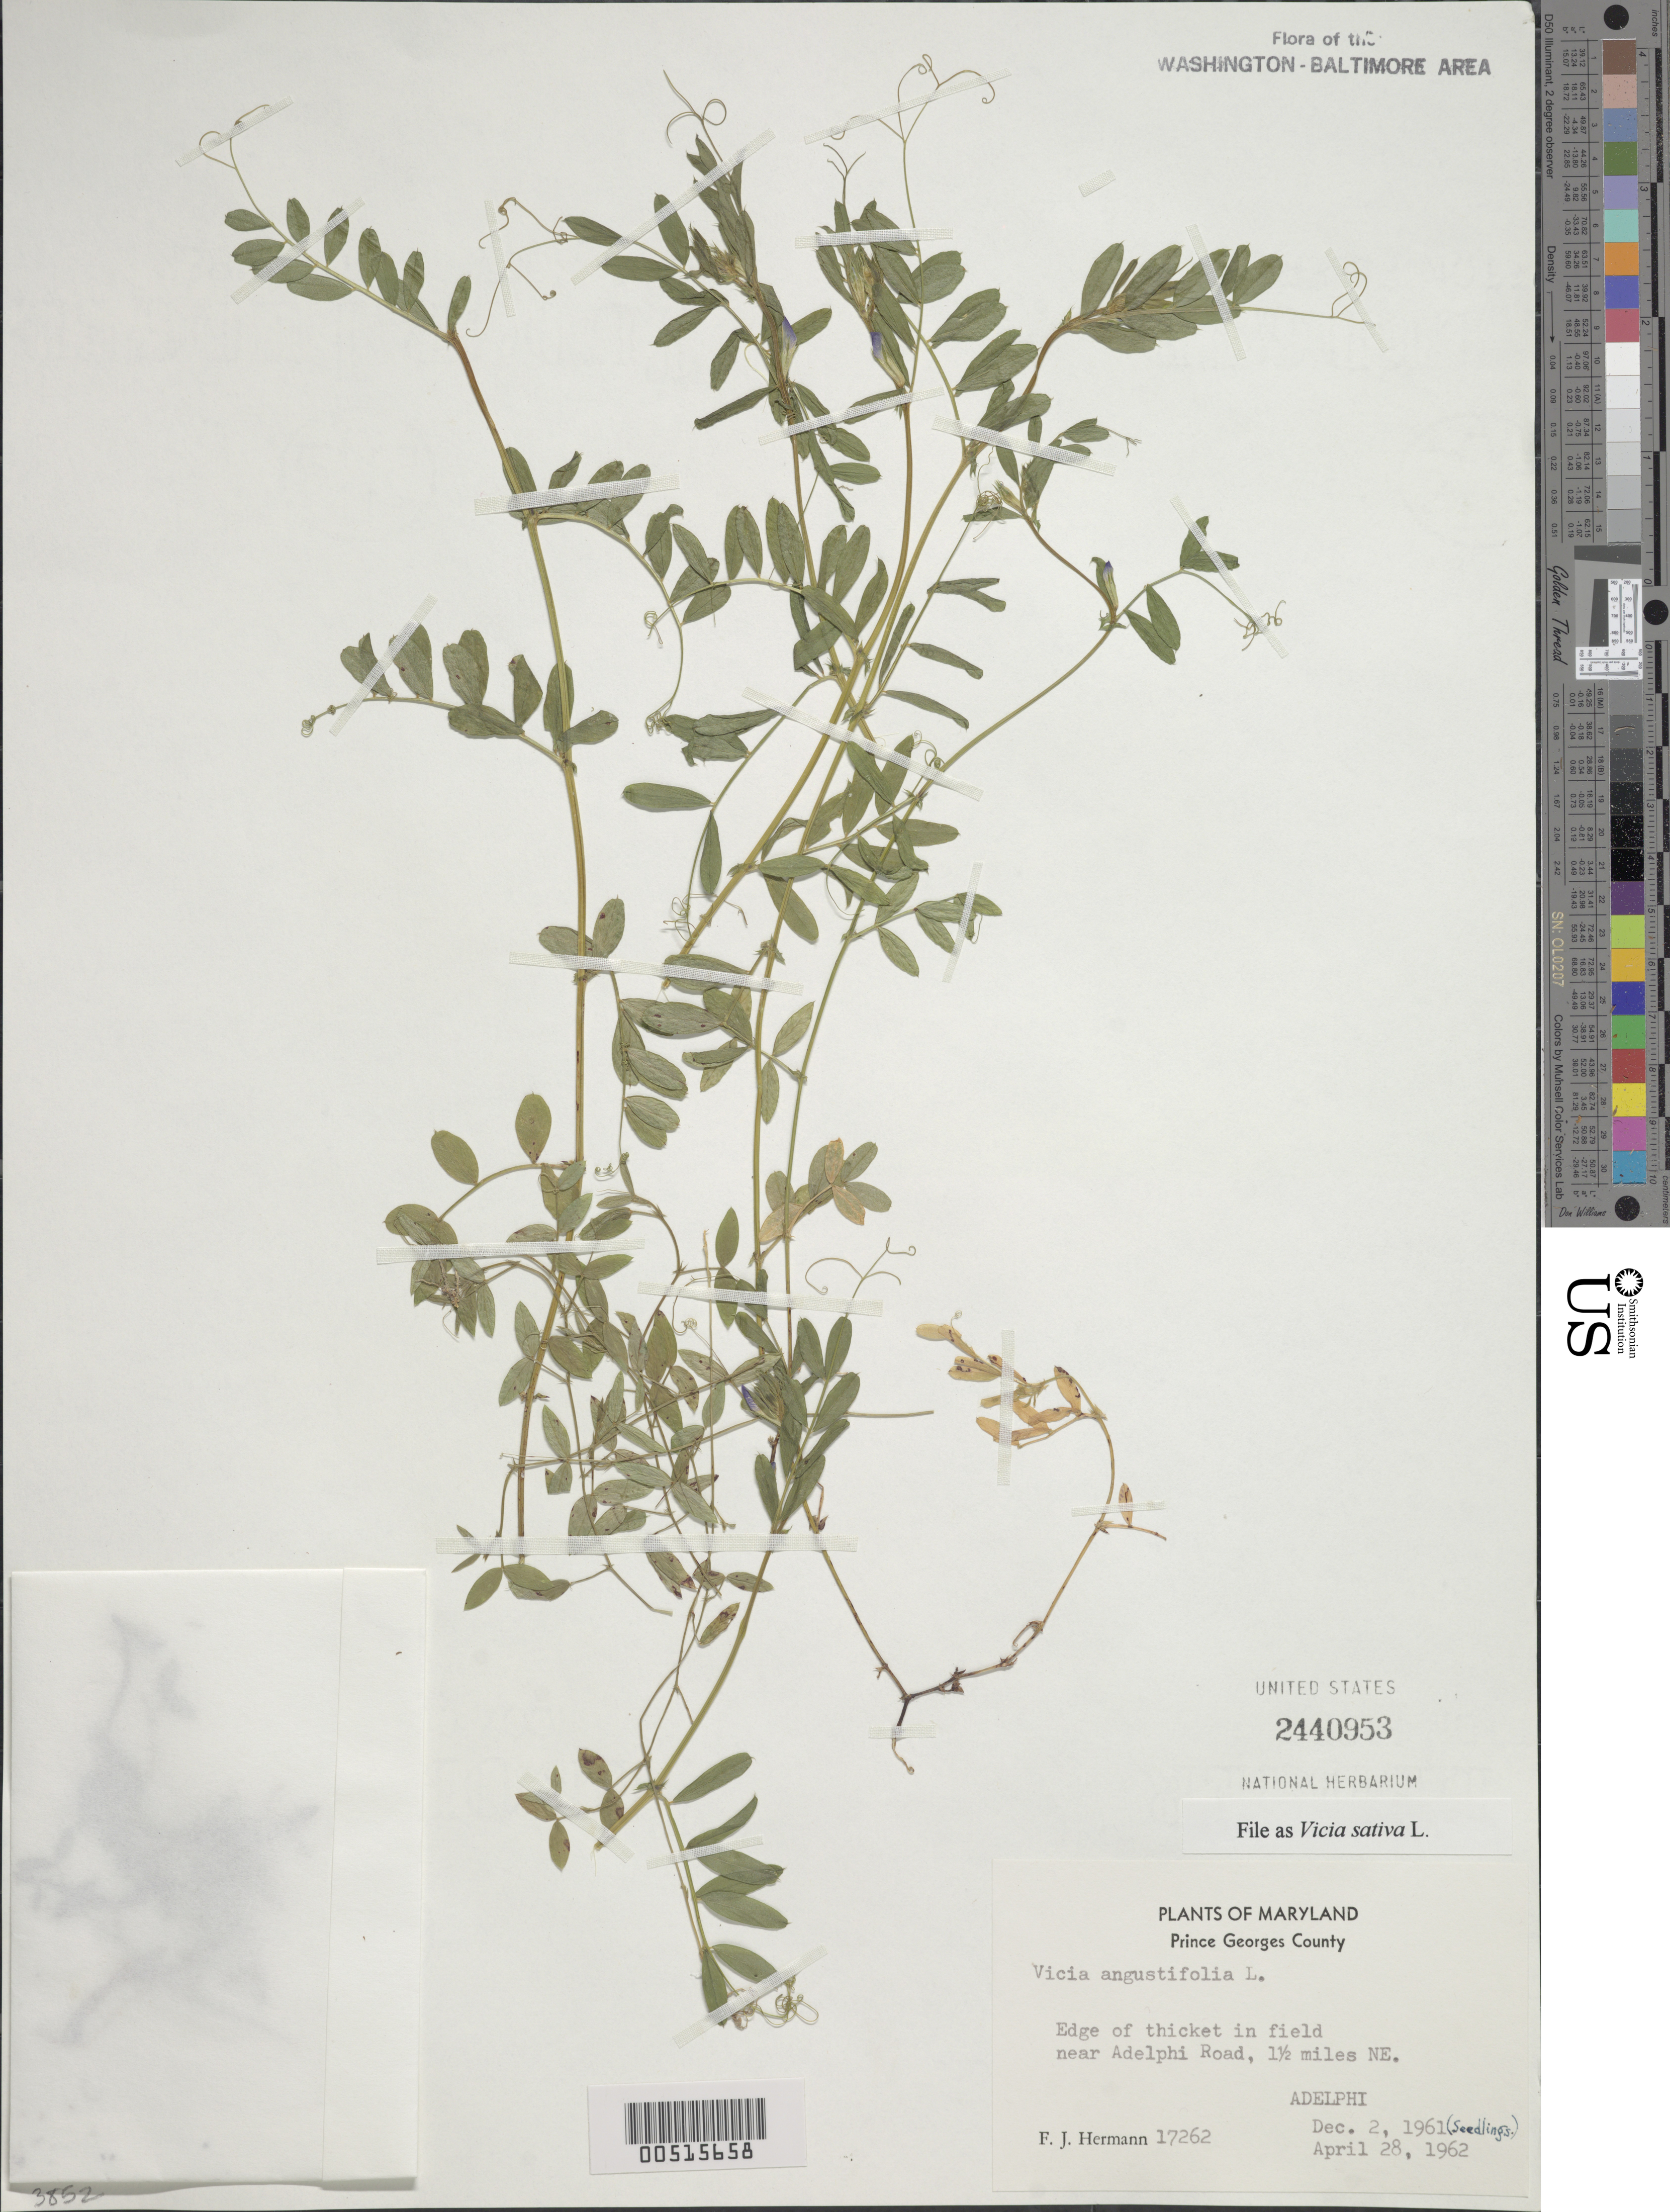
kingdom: Plantae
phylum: Tracheophyta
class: Magnoliopsida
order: Fabales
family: Fabaceae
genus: Vicia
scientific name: Vicia sativa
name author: L.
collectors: F. J. Hermann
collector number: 17262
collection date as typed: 02 Dec 1961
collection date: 1961-12-02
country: United States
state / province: Maryland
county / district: Prince George's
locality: Adelphi, 1.5 mi. NE, near Adelphi Rd.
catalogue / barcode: US 2440953